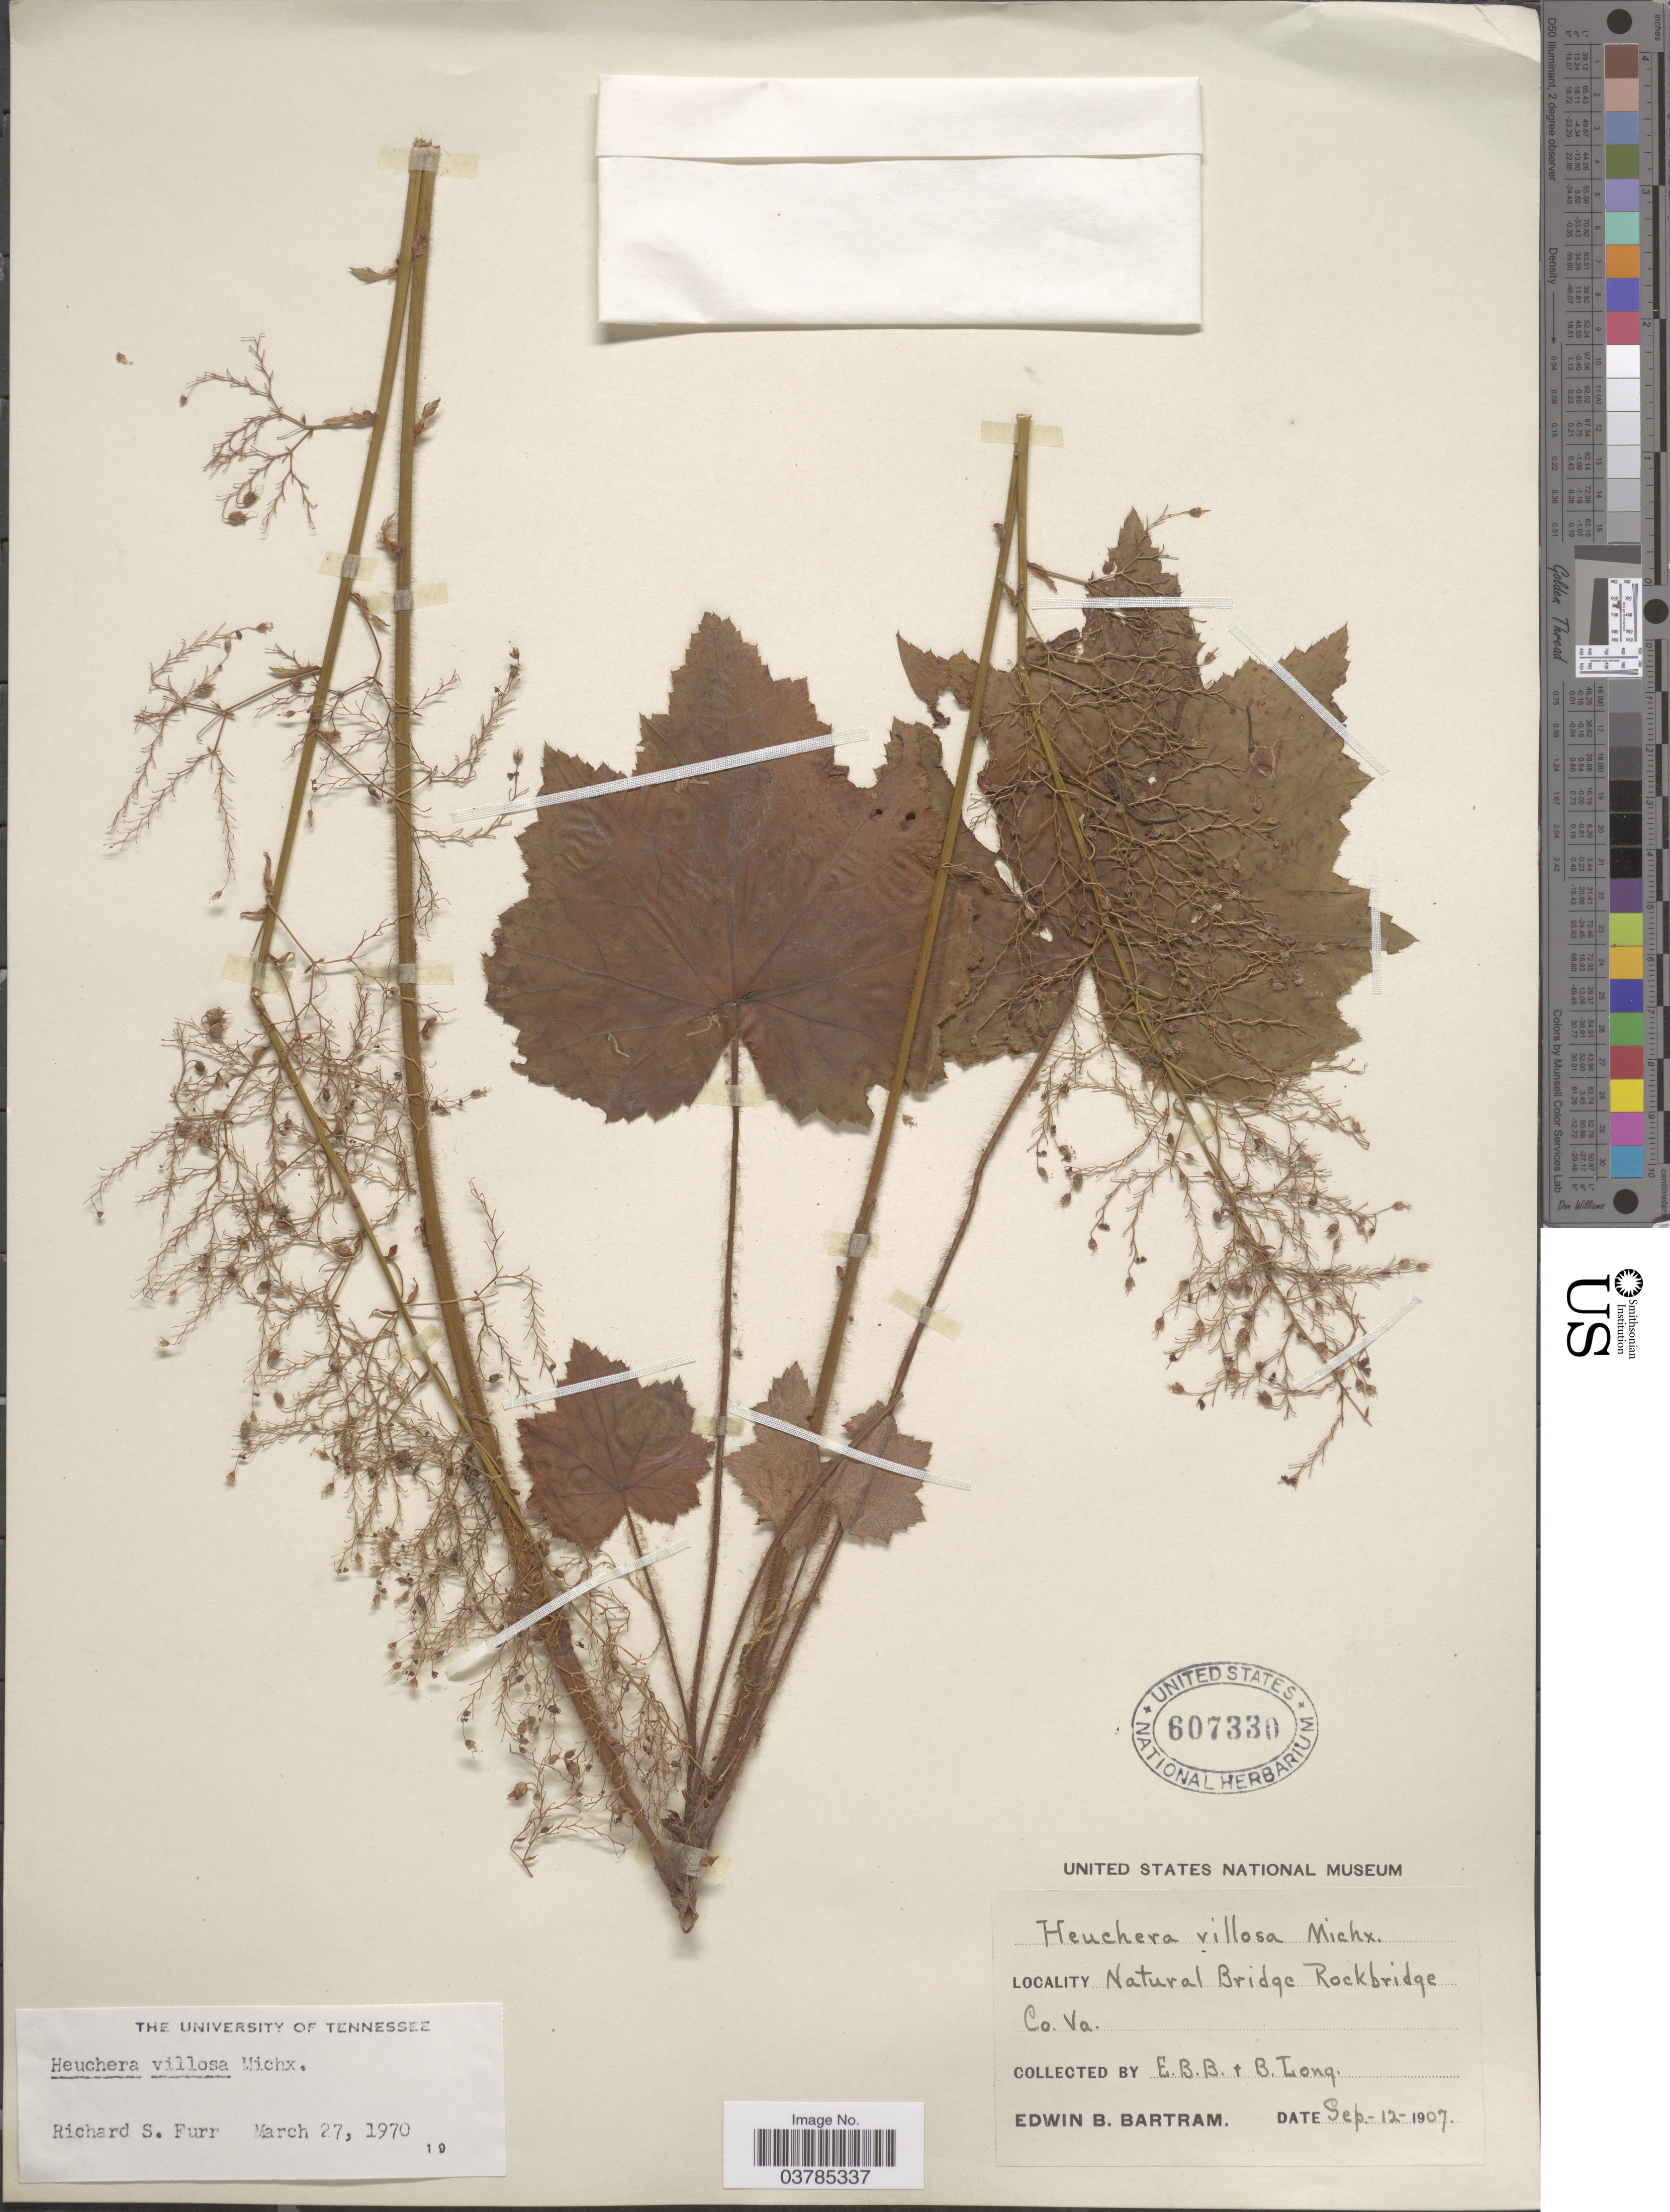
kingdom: Plantae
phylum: Tracheophyta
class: Magnoliopsida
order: Saxifragales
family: Saxifragaceae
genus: Heuchera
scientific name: Heuchera villosa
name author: Michx.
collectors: E. B. Bartram & B. Long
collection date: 1907-09-12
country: United States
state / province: Virginia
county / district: Rockbridge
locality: Natural Bridge Rockbridge Co.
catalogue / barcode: US 607330